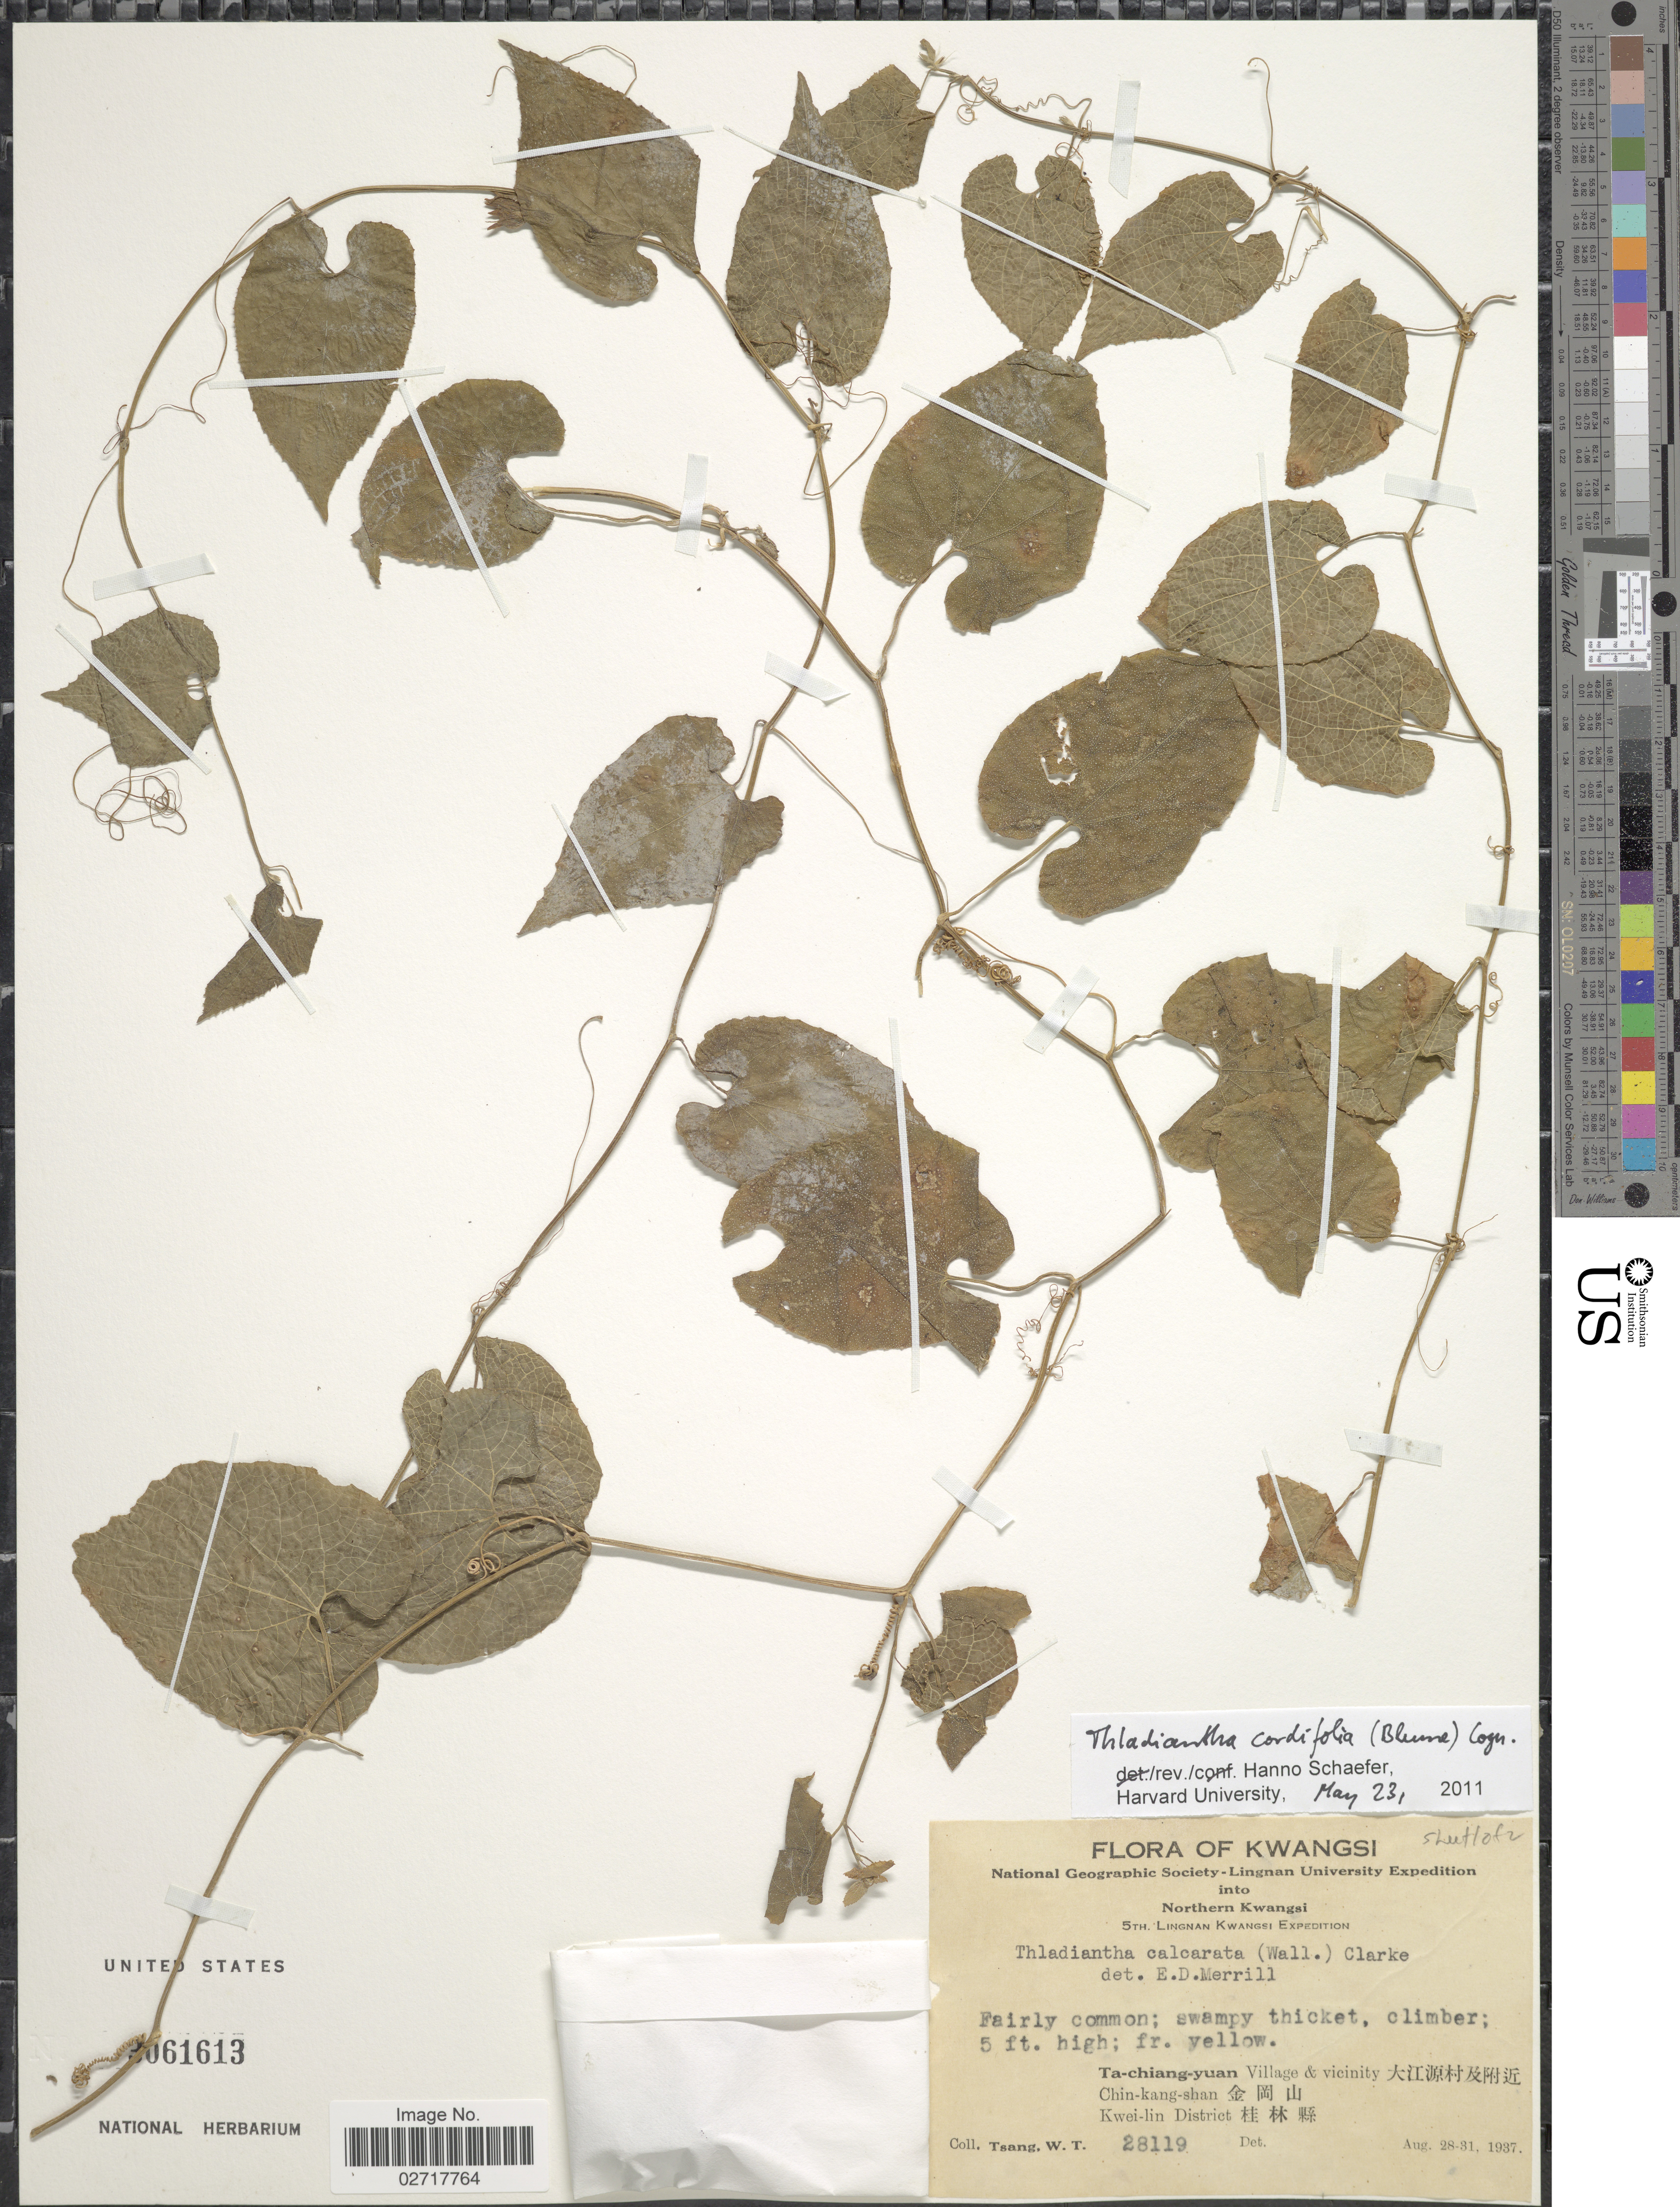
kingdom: Plantae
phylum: Tracheophyta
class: Magnoliopsida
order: Cucurbitales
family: Cucurbitaceae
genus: Thladiantha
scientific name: Thladiantha cordifolia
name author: (Blume) Cogn.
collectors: W. T. Tsang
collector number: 28119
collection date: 1937-08-28/1937-08-31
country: China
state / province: Guangxi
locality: Kwangsi. Northern Kwangsi. Ta-chiang-yuan Village and vicinity Chin-kang-shan Kwei-lin District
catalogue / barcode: US 3061613